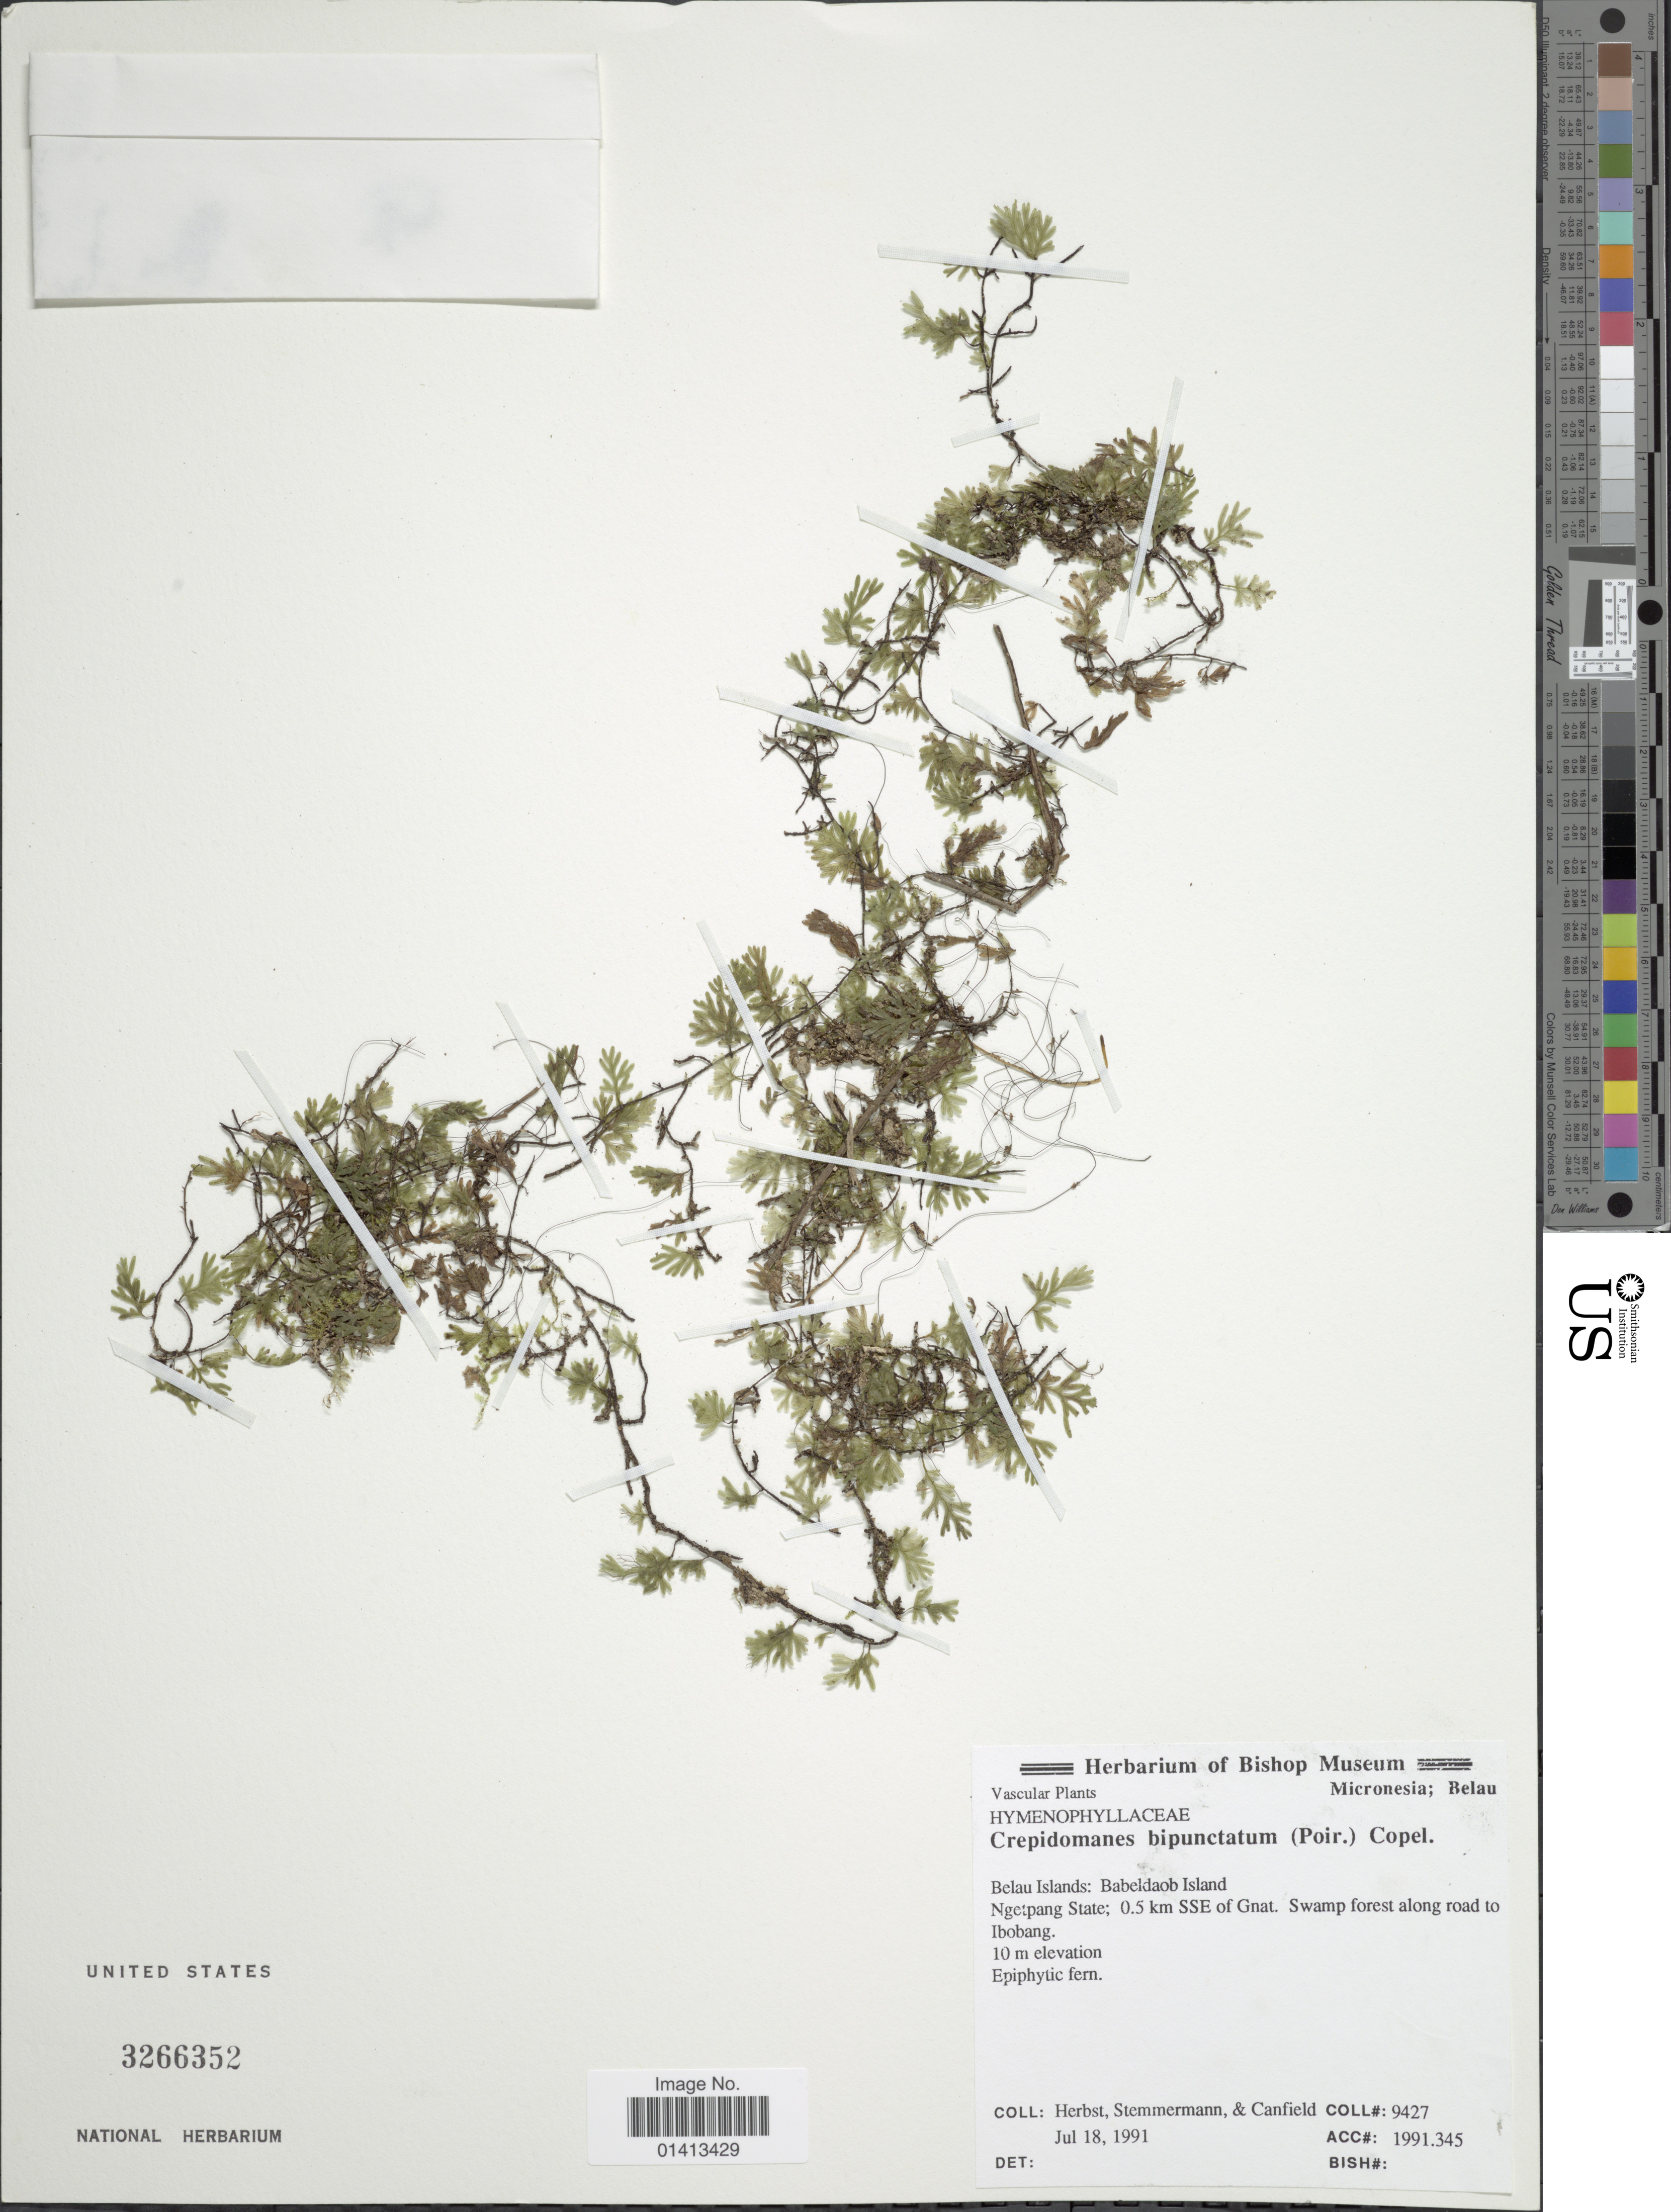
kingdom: Plantae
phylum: Tracheophyta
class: Polypodiopsida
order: Hymenophyllales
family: Hymenophyllaceae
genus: Crepidomanes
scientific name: Crepidomanes bipunctatum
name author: (Poir.) Copel.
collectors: -. Herbst, -. Stemmermann & -. Canfield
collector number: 9427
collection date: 1991-07-18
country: Palau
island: Babeldaob [Babelthuap]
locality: Belau Islands: Babeldaob Island Ngetpang State; 0.5 km SSE of Gnat. Along road to Ibobang.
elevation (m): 10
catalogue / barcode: US 3266352